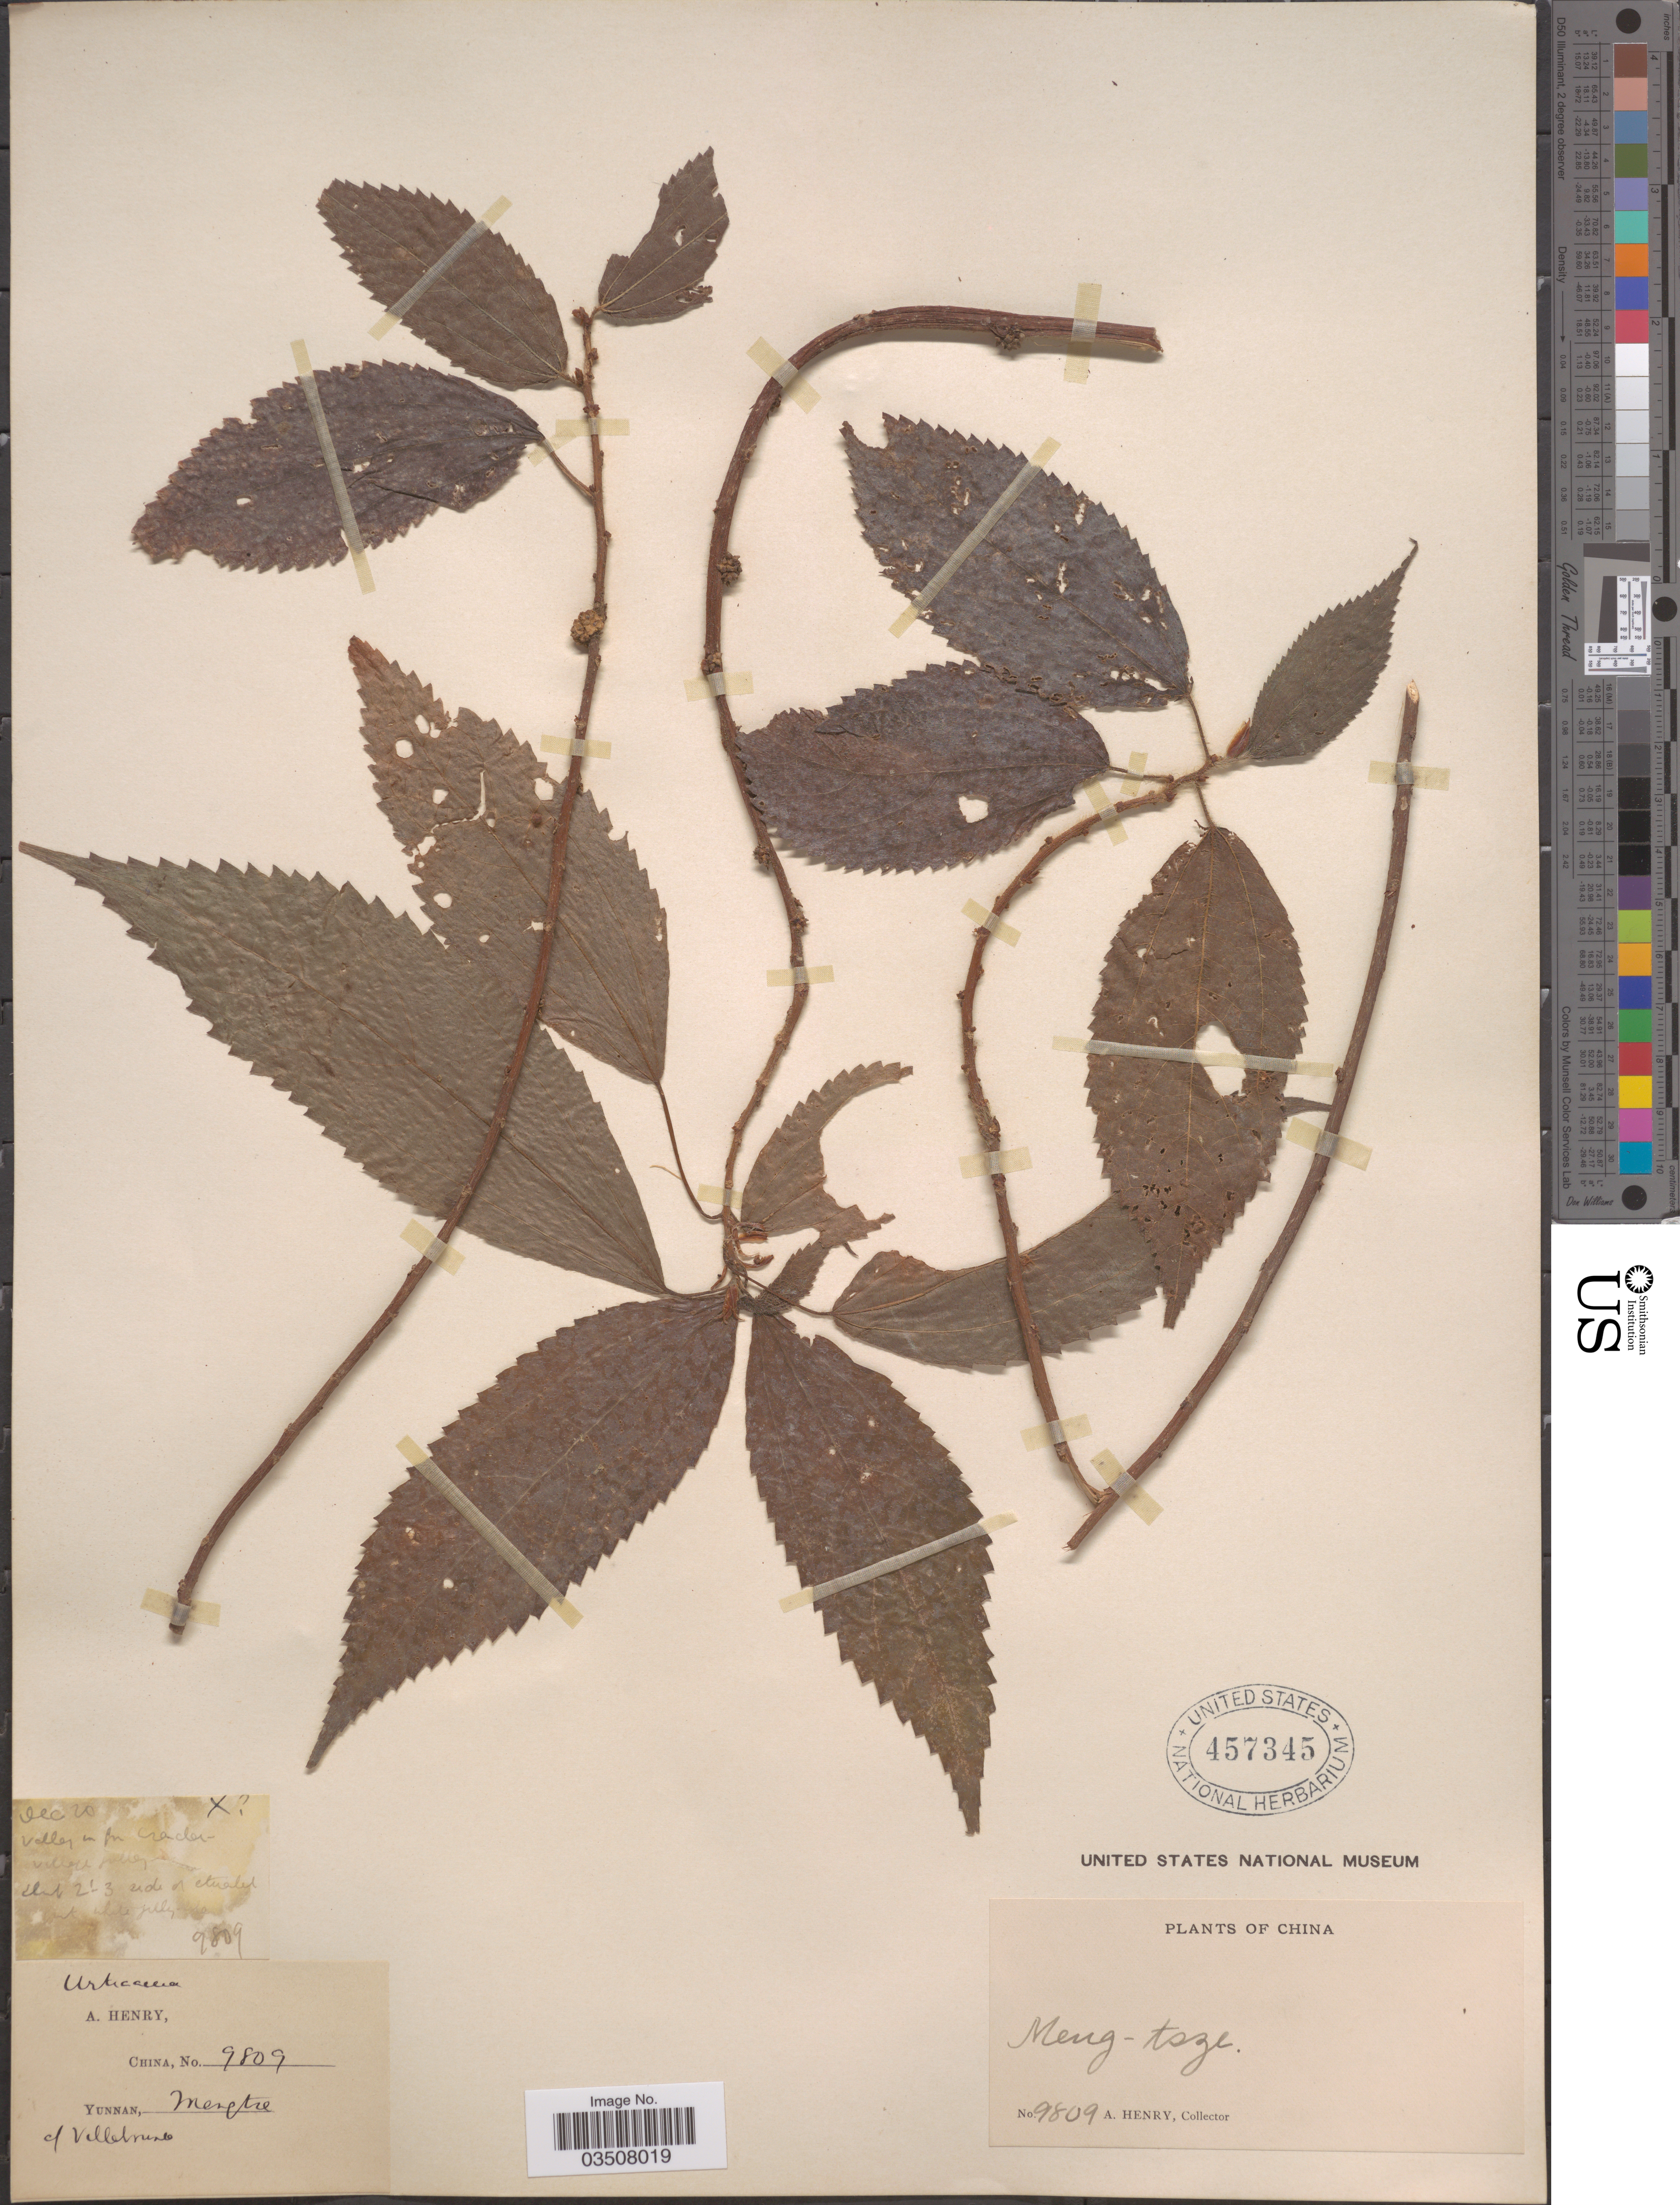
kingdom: Plantae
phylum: Tracheophyta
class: Magnoliopsida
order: Rosales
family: Urticaceae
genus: Boehmeria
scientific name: Boehmeria sp.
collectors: A. Henry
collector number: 9809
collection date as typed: Transcribed d/m/y: /12/20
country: China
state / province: Yunnan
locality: Meng-tsze. Valley in from Asander - village gulley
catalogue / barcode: US 457345